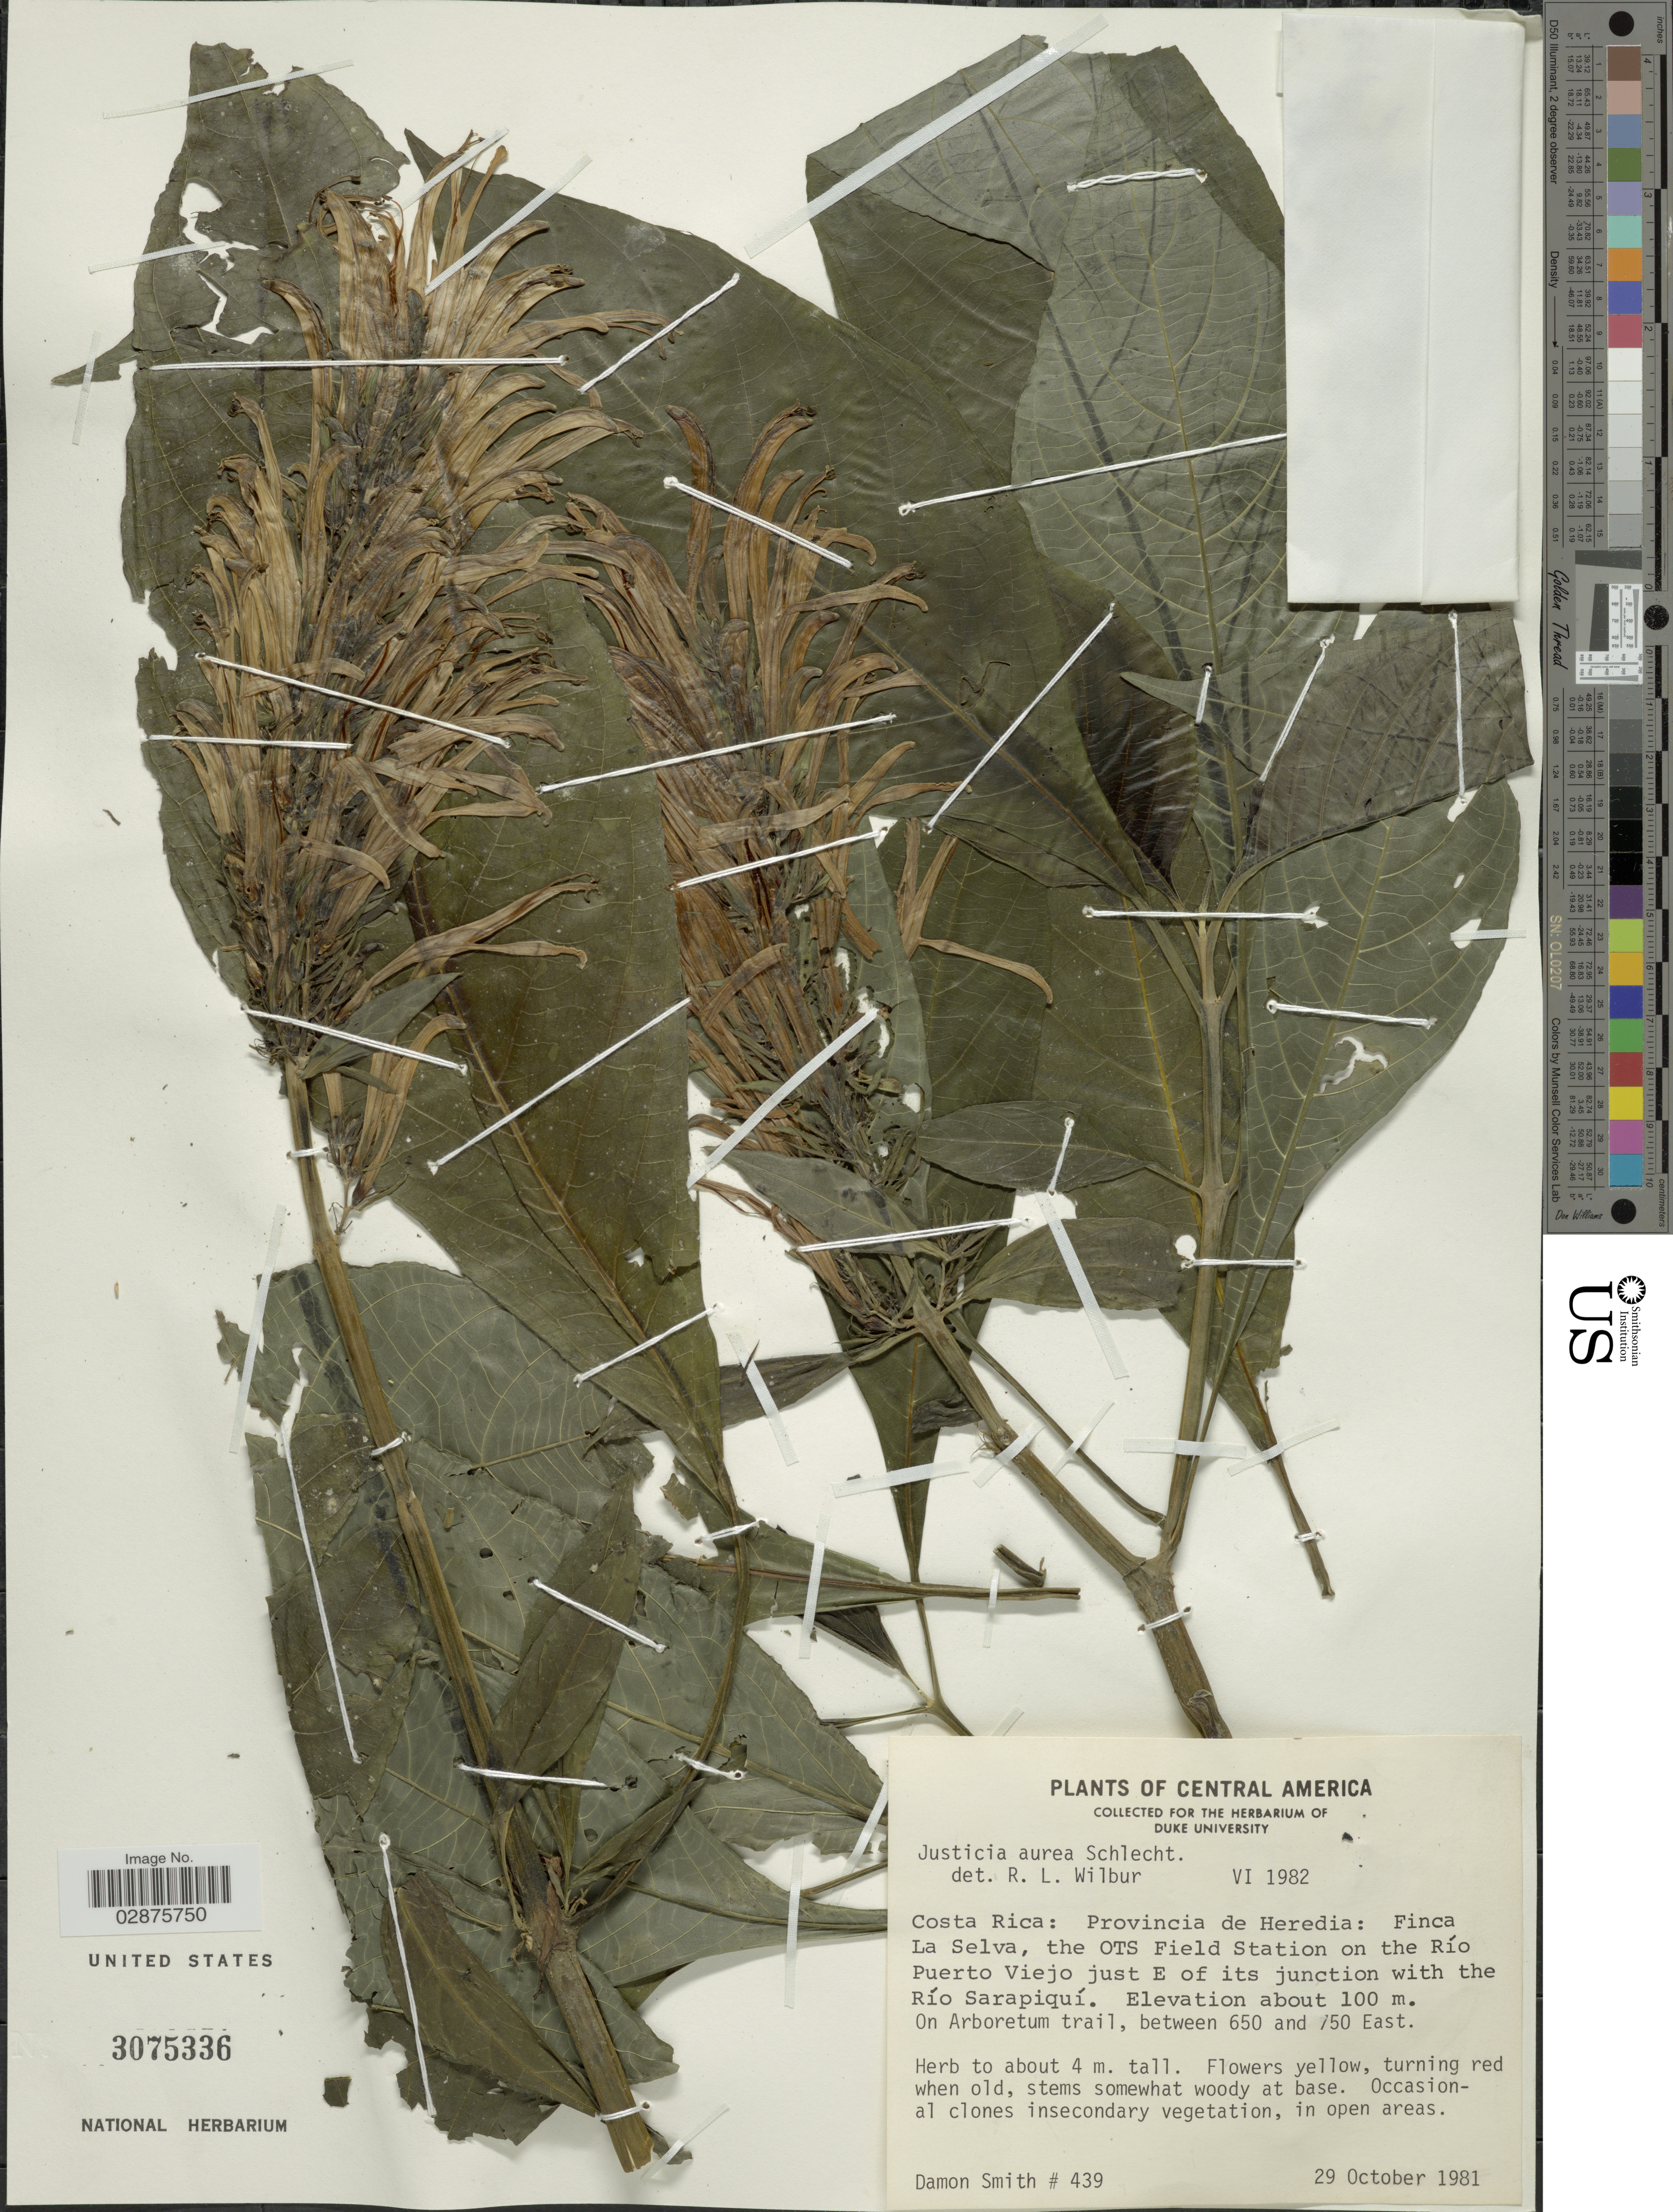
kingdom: Plantae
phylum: Tracheophyta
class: Magnoliopsida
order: Lamiales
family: Acanthaceae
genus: Justicia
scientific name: Justicia aurea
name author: Schltdl.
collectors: D. A. Smith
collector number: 439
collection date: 1981-10-29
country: Costa Rica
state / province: Heredia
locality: Costa Rica: Provincia de Heredia: Finca La Selva, the OTS Field Station on the Río Puerto Viejo just E of its junction with the Río Sarapiquí. On Arboretum trail, between 650 and 750 East.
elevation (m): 100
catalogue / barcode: US 3075336